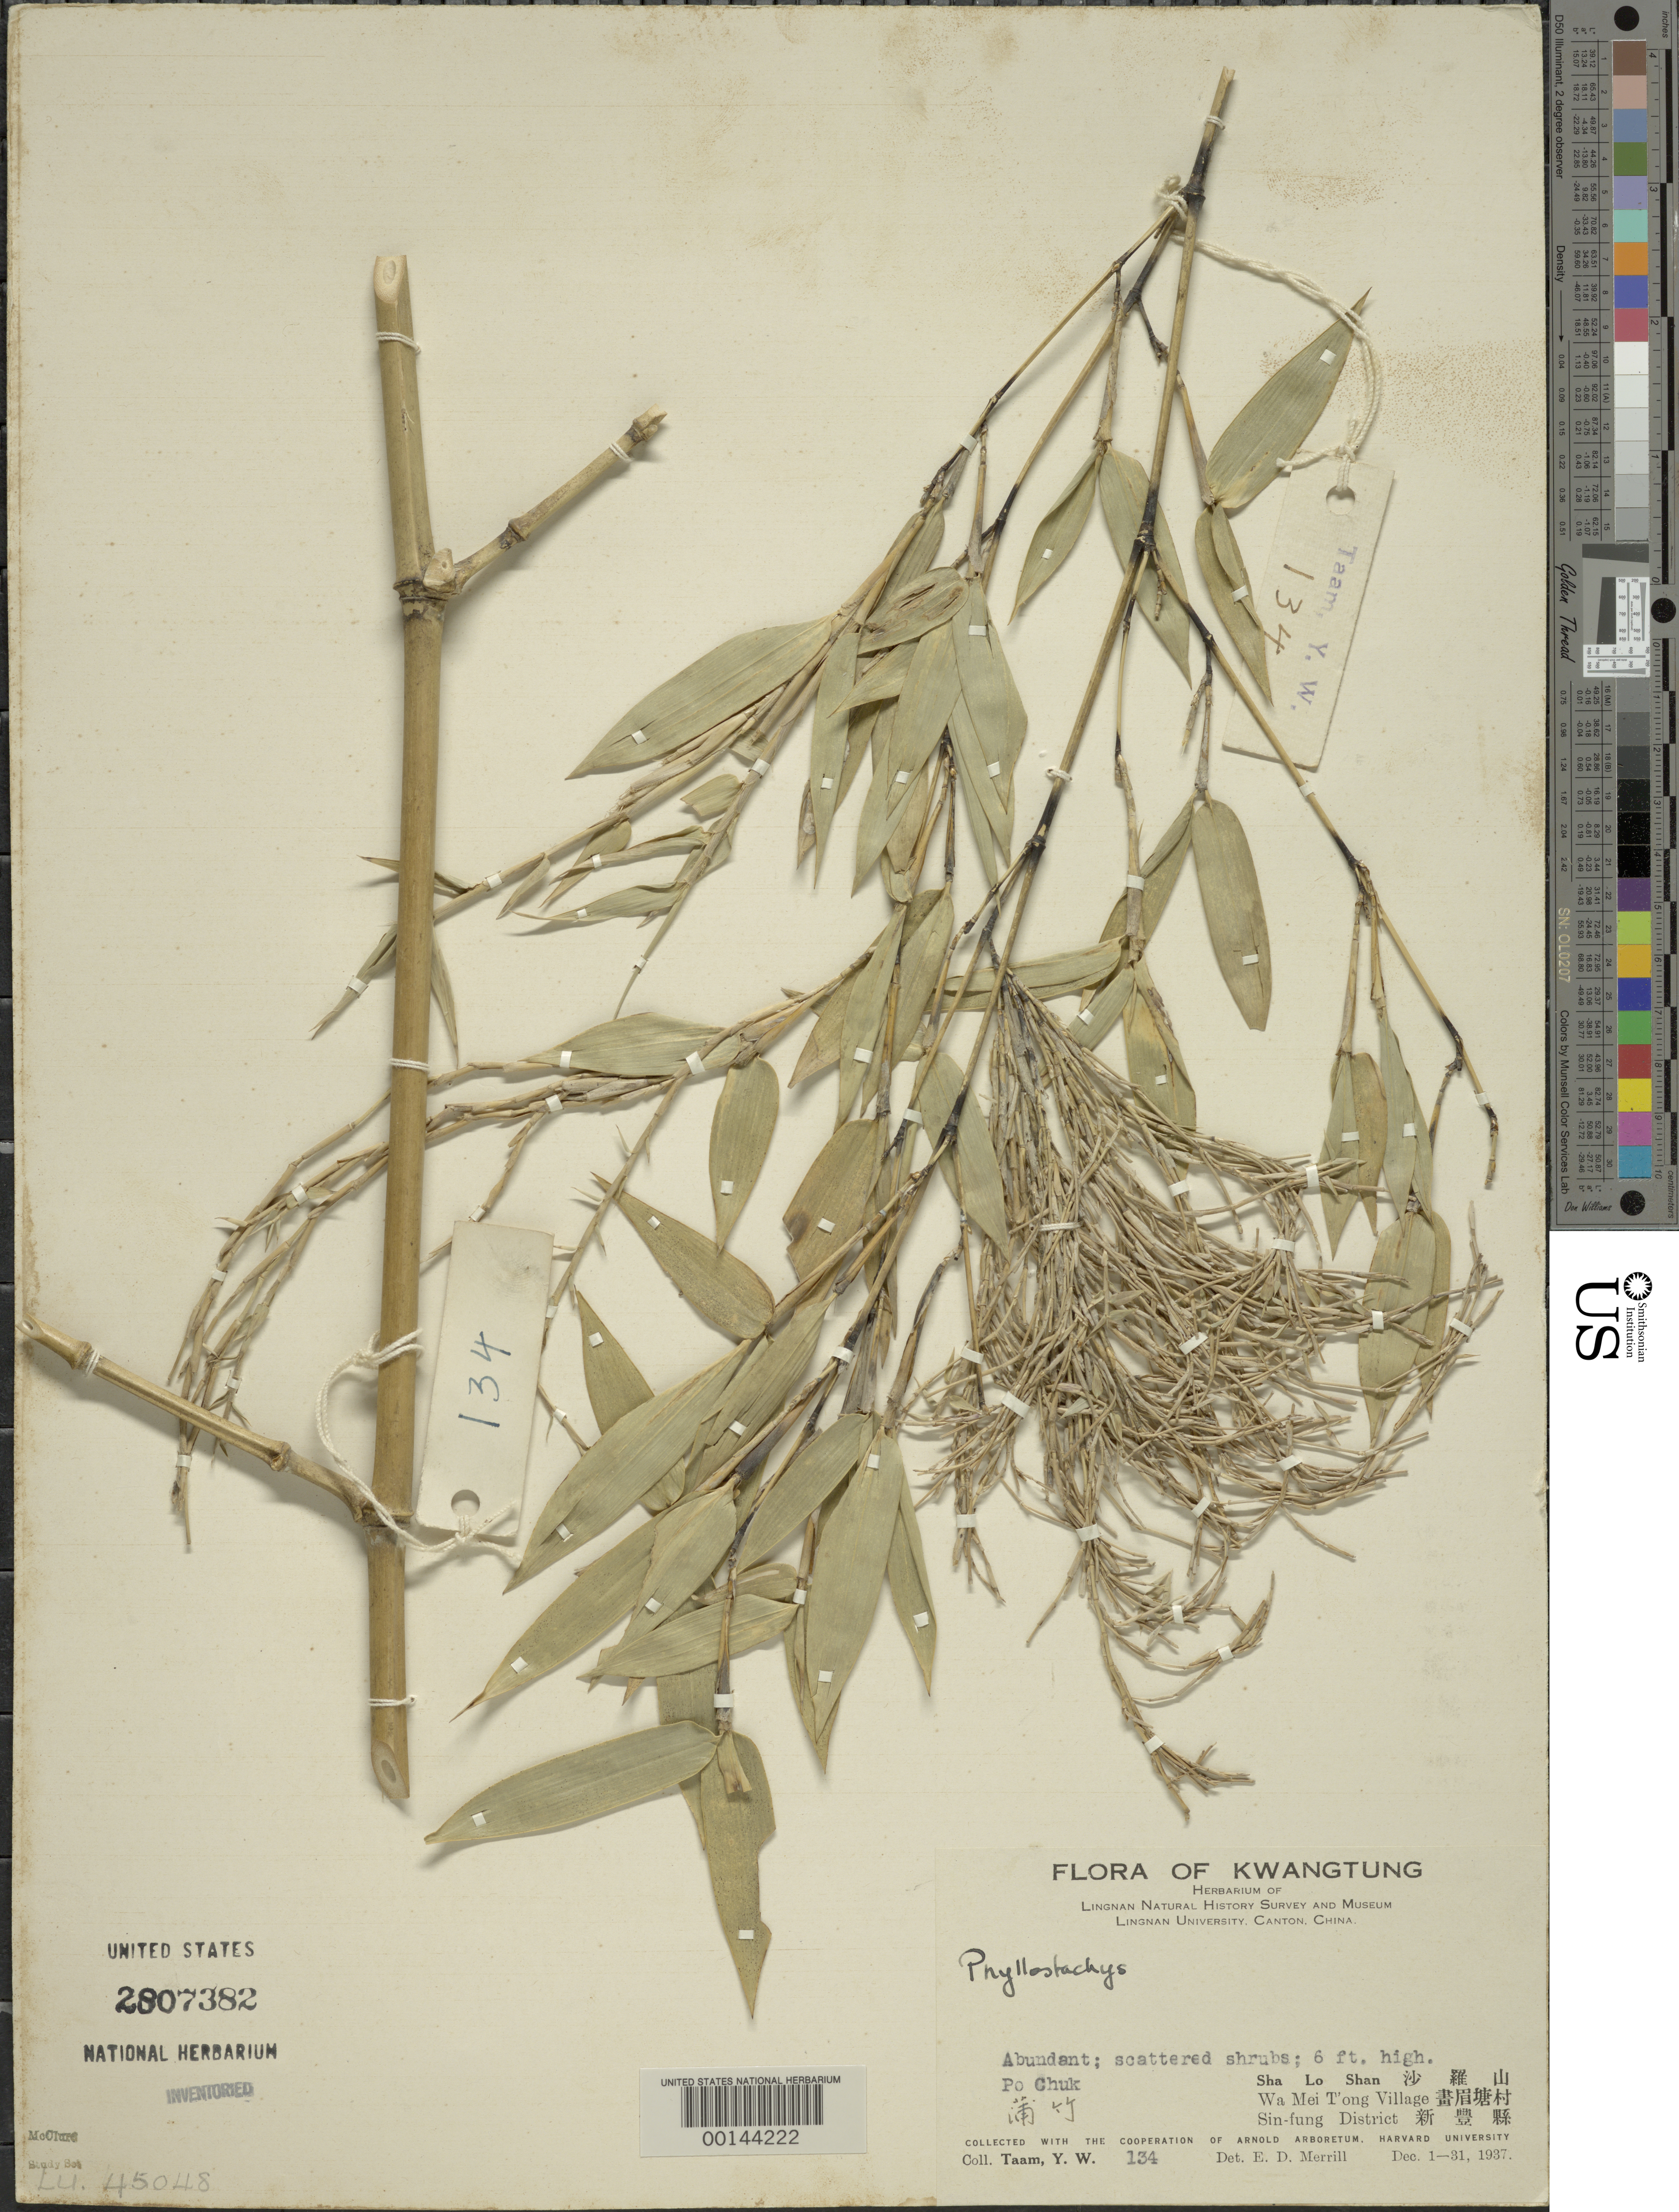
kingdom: Plantae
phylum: Tracheophyta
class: Liliopsida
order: Poales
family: Poaceae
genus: Phyllostachys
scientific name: Phyllostachys sp.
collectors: Y. W. Taam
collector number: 134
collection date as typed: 01 Dec 1937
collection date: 1937-12-01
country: China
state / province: Guangdong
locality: Sin-fung, wa mei t'ong, sha lo shan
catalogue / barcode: US 2807382